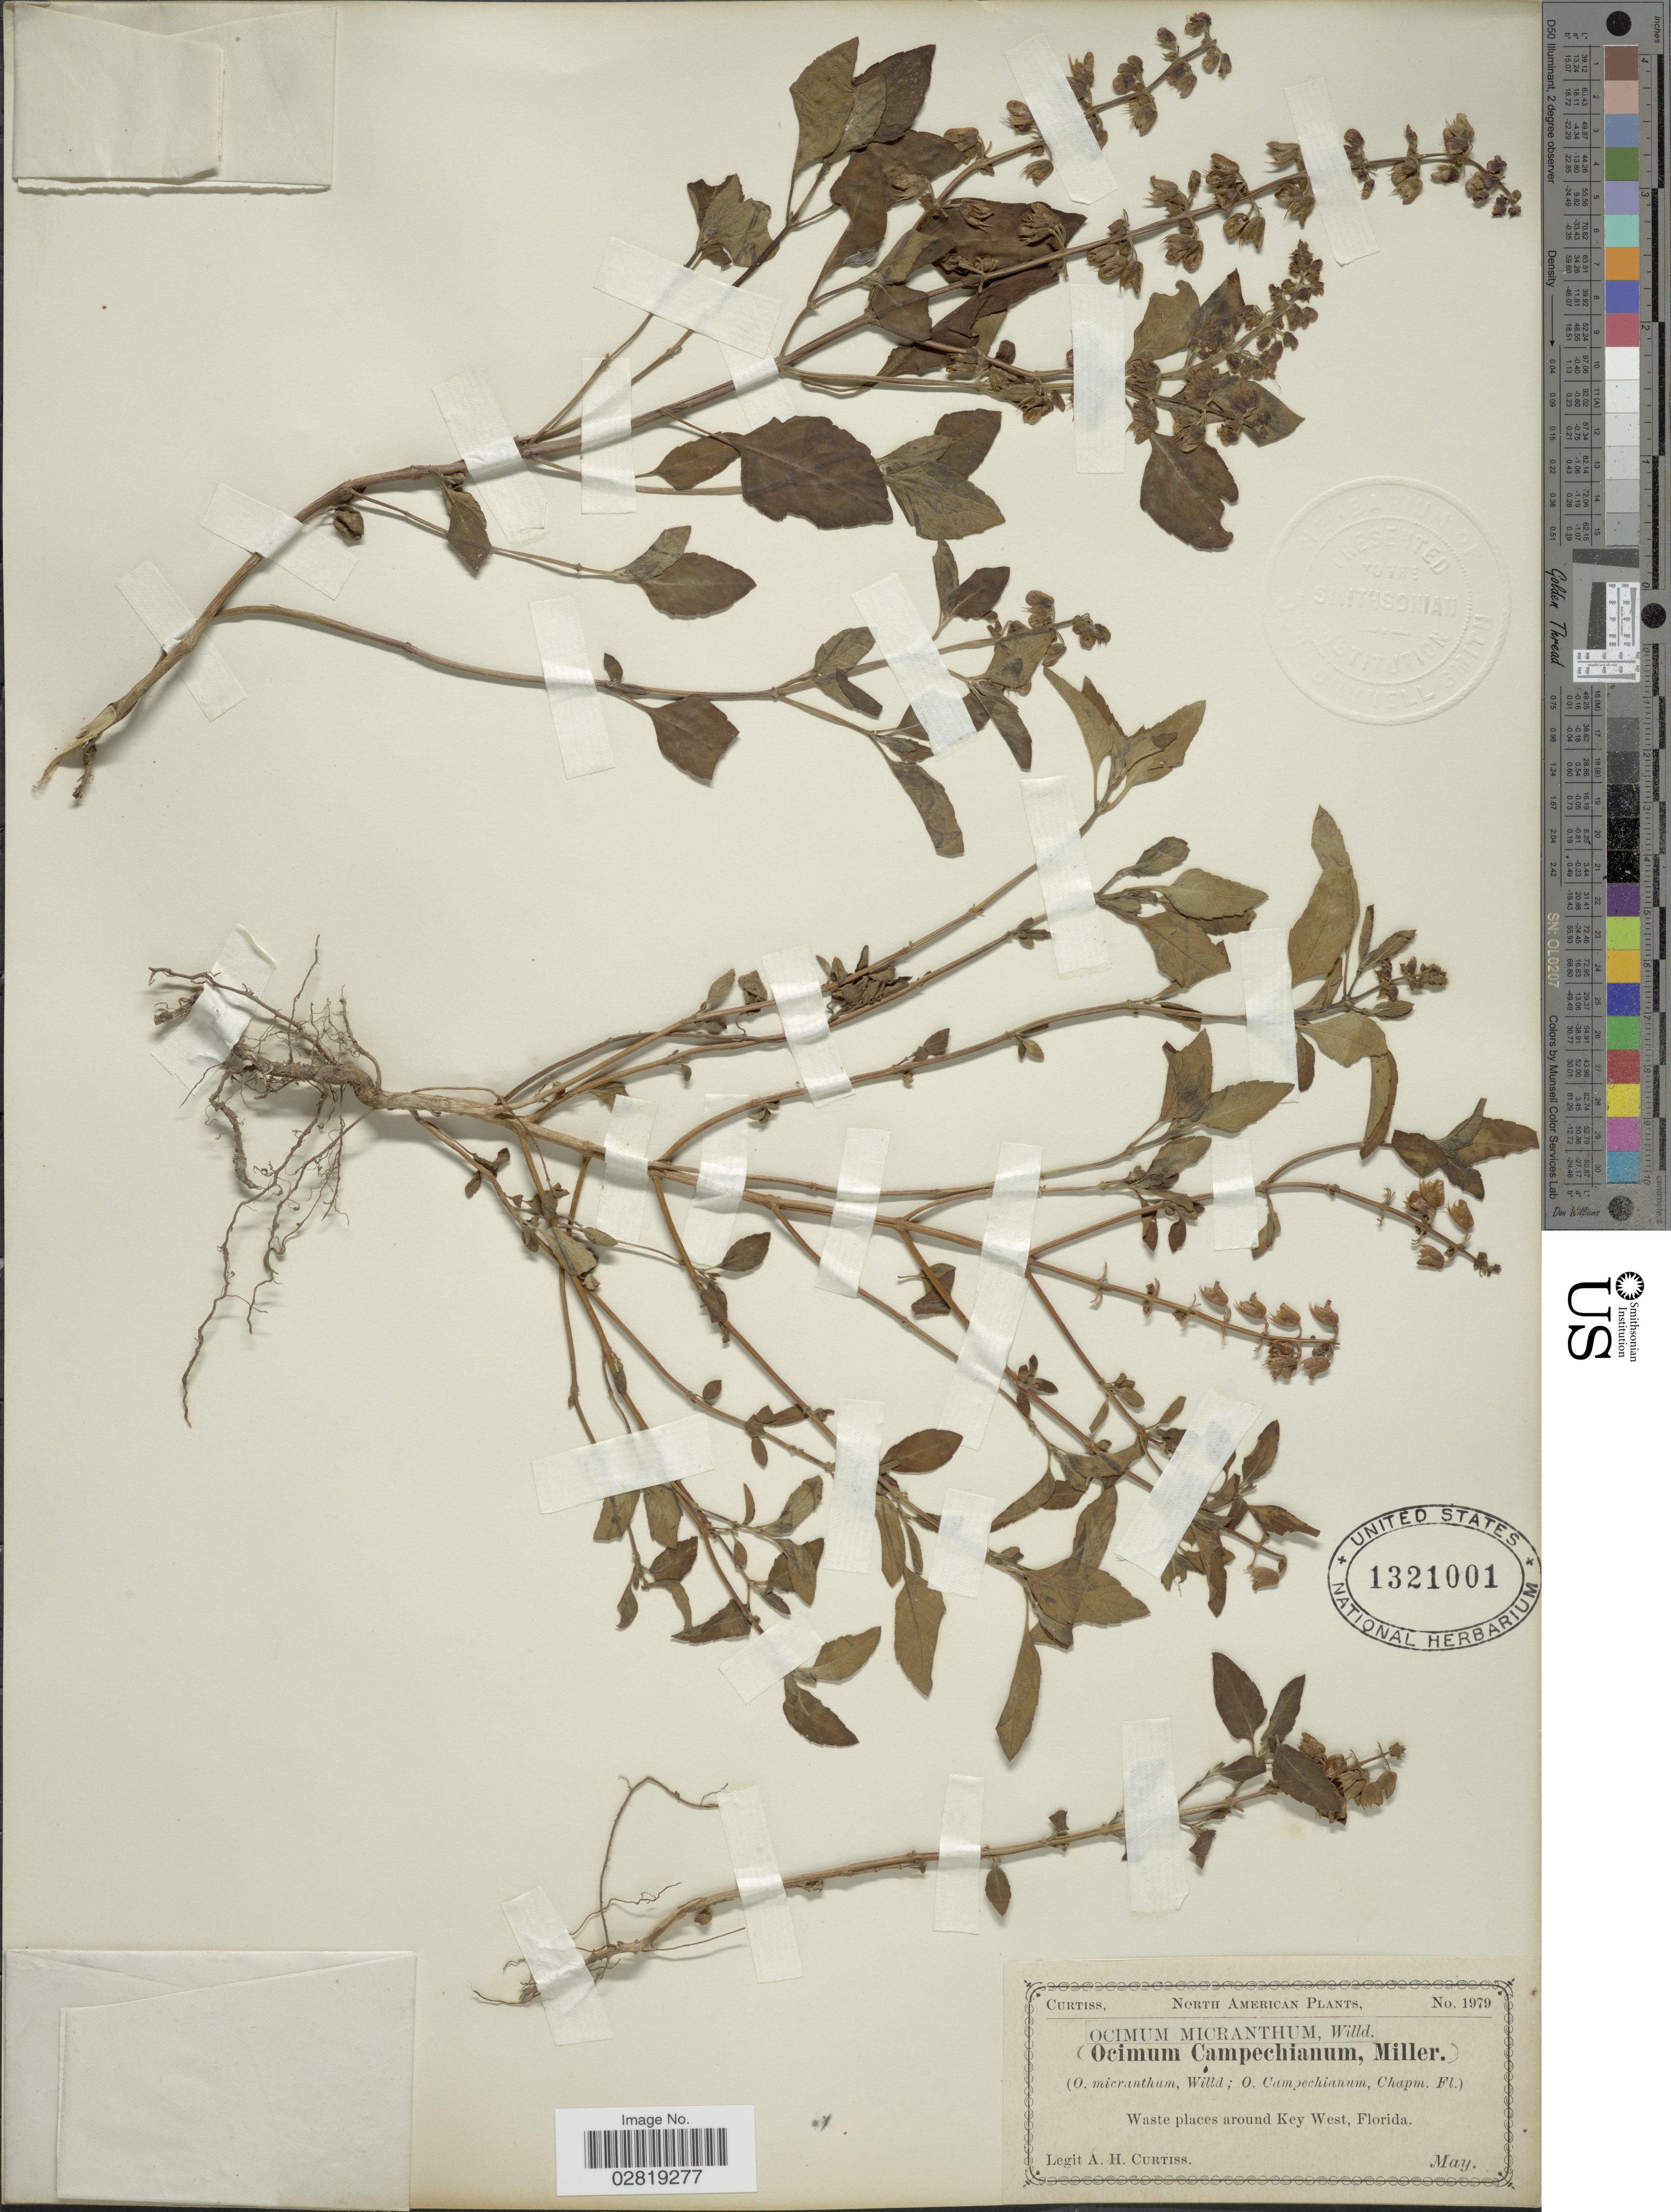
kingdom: Plantae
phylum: Tracheophyta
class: Magnoliopsida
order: Lamiales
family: Lamiaceae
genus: Ocimum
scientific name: Ocimum micranthum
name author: Willd.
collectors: A. H. Curtiss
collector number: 1979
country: United States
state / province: Florida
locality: Waste places around Key West.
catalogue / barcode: US 1321001